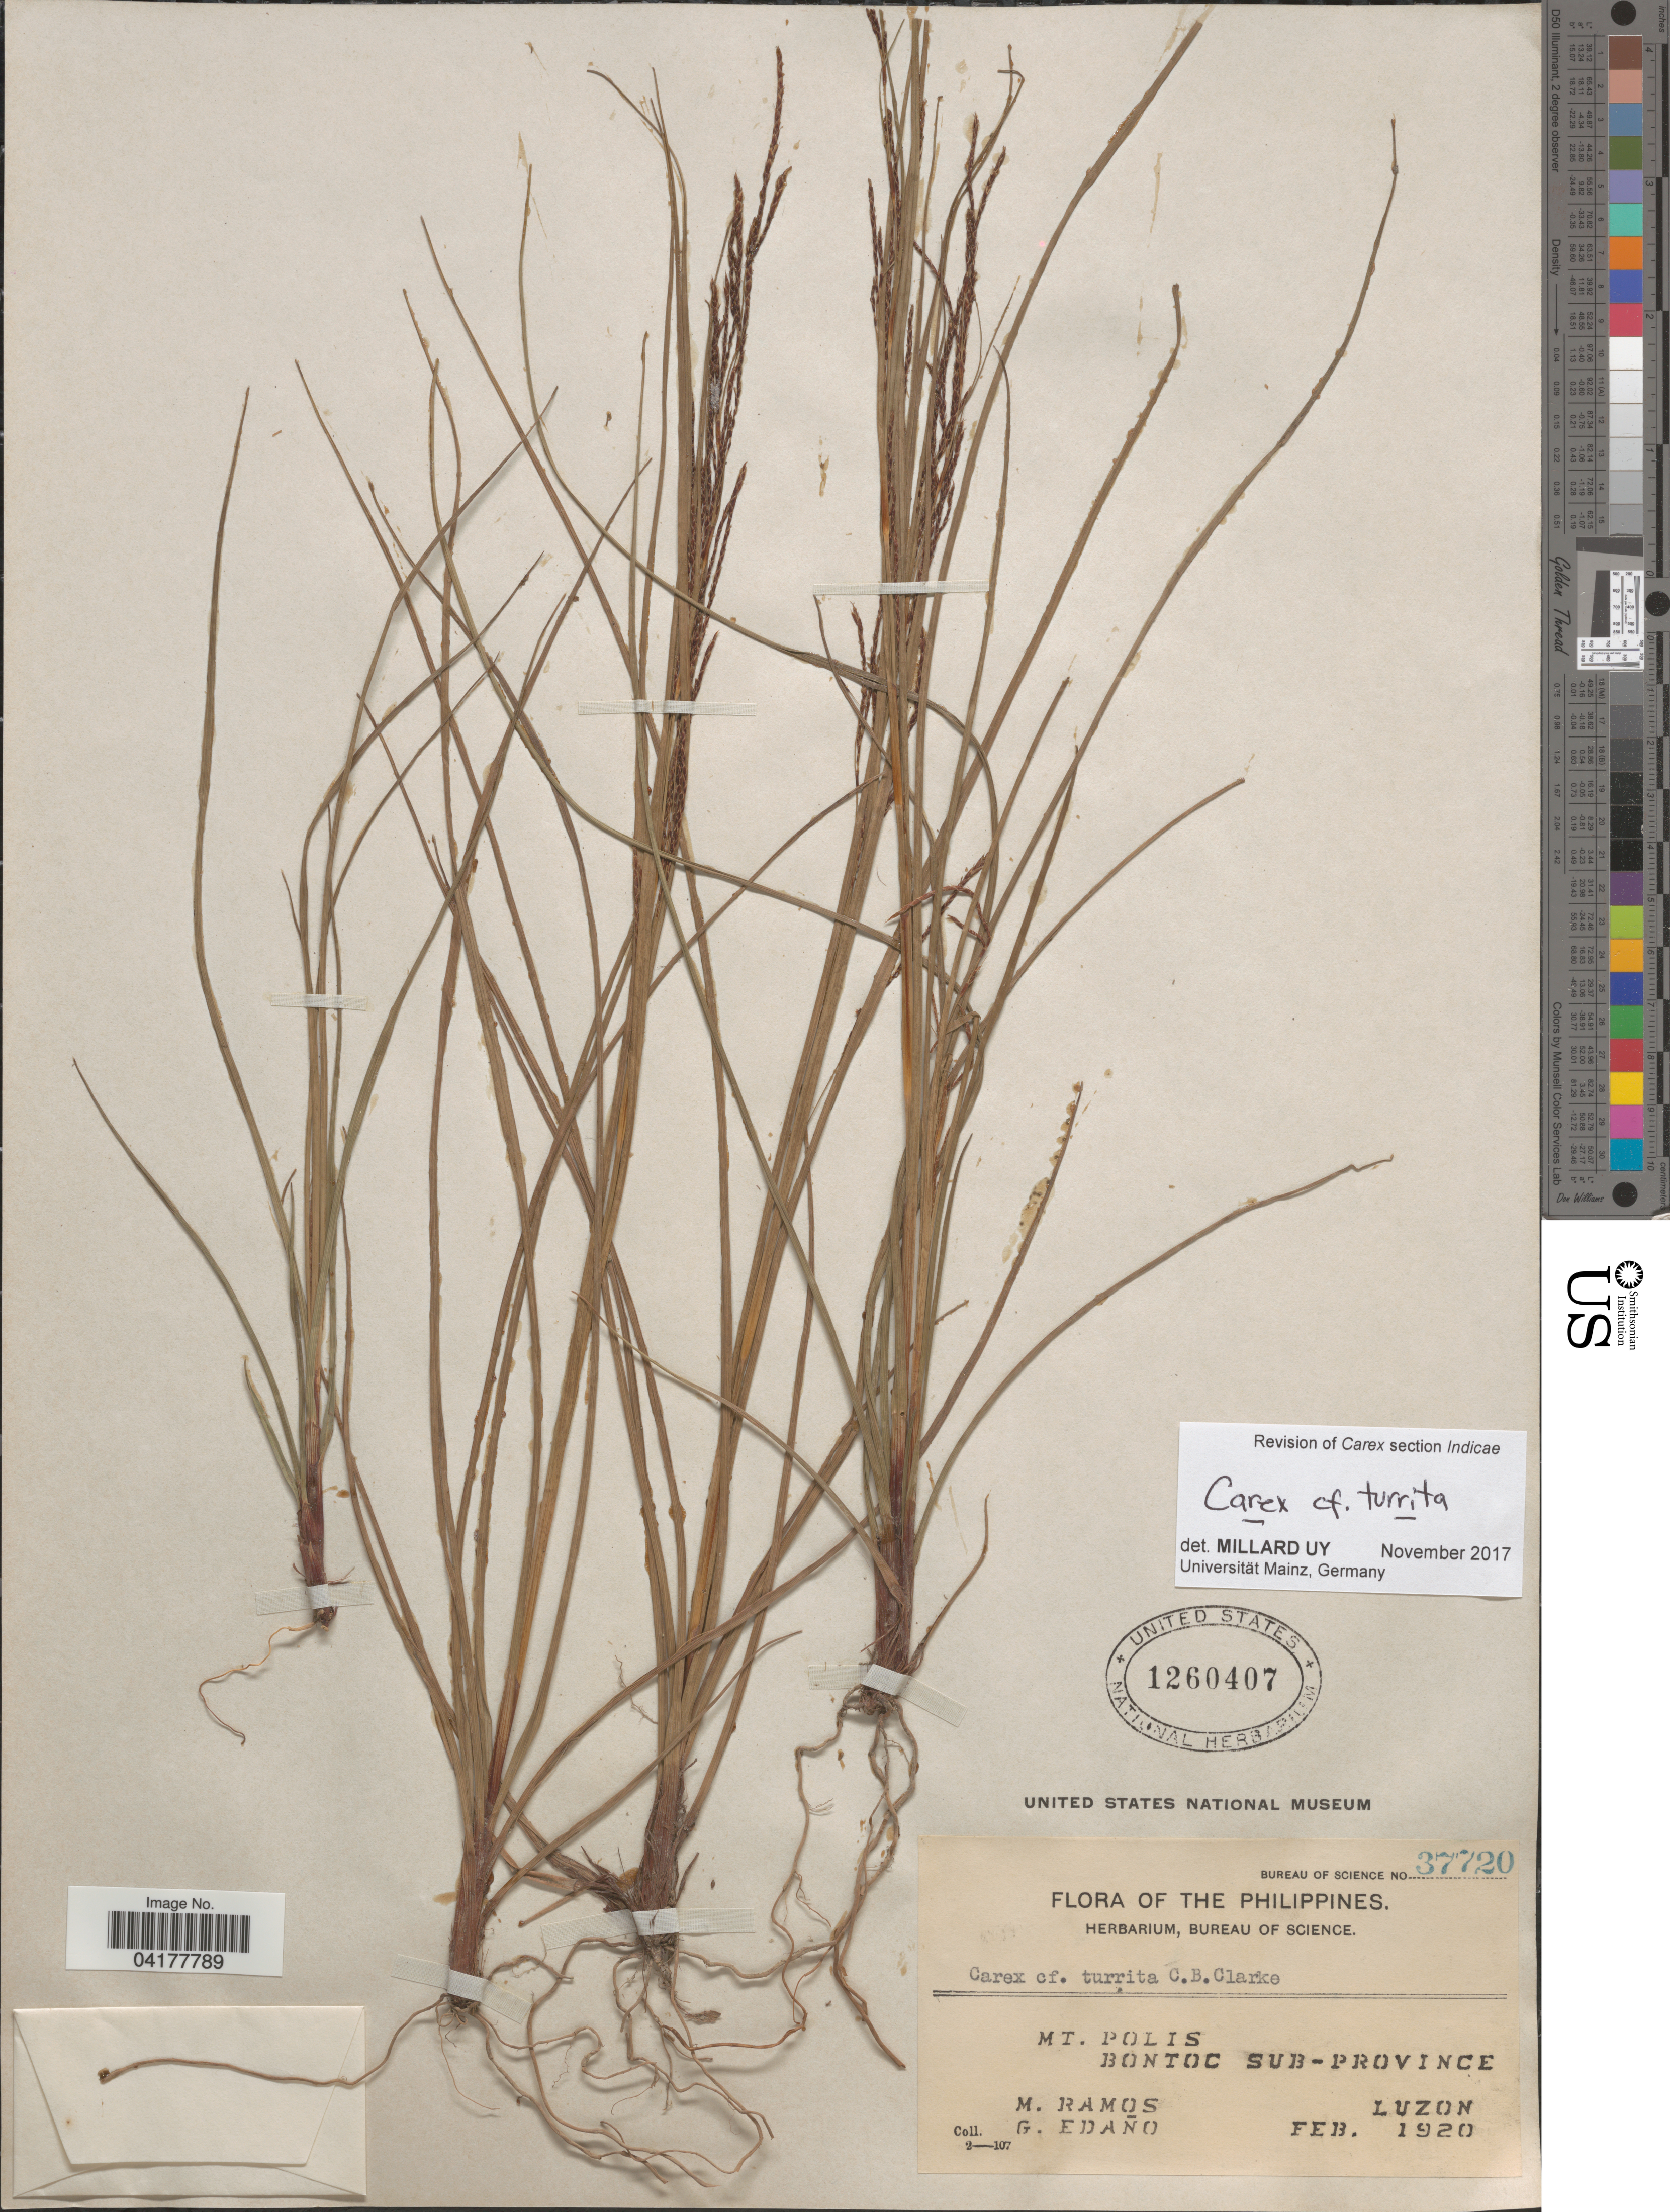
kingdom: Plantae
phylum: Tracheophyta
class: Liliopsida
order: Poales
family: Cyperaceae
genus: Carex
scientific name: Carex turrita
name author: C.B. Clarke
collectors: M. Ramos & G. Edaño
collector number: Bureau of Science 37720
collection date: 1920-02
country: Philippines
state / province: Cordillera (Administrative Region)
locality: Mt. Polis. Bontoc Sub-Province. Luzon.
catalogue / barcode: US 1260407